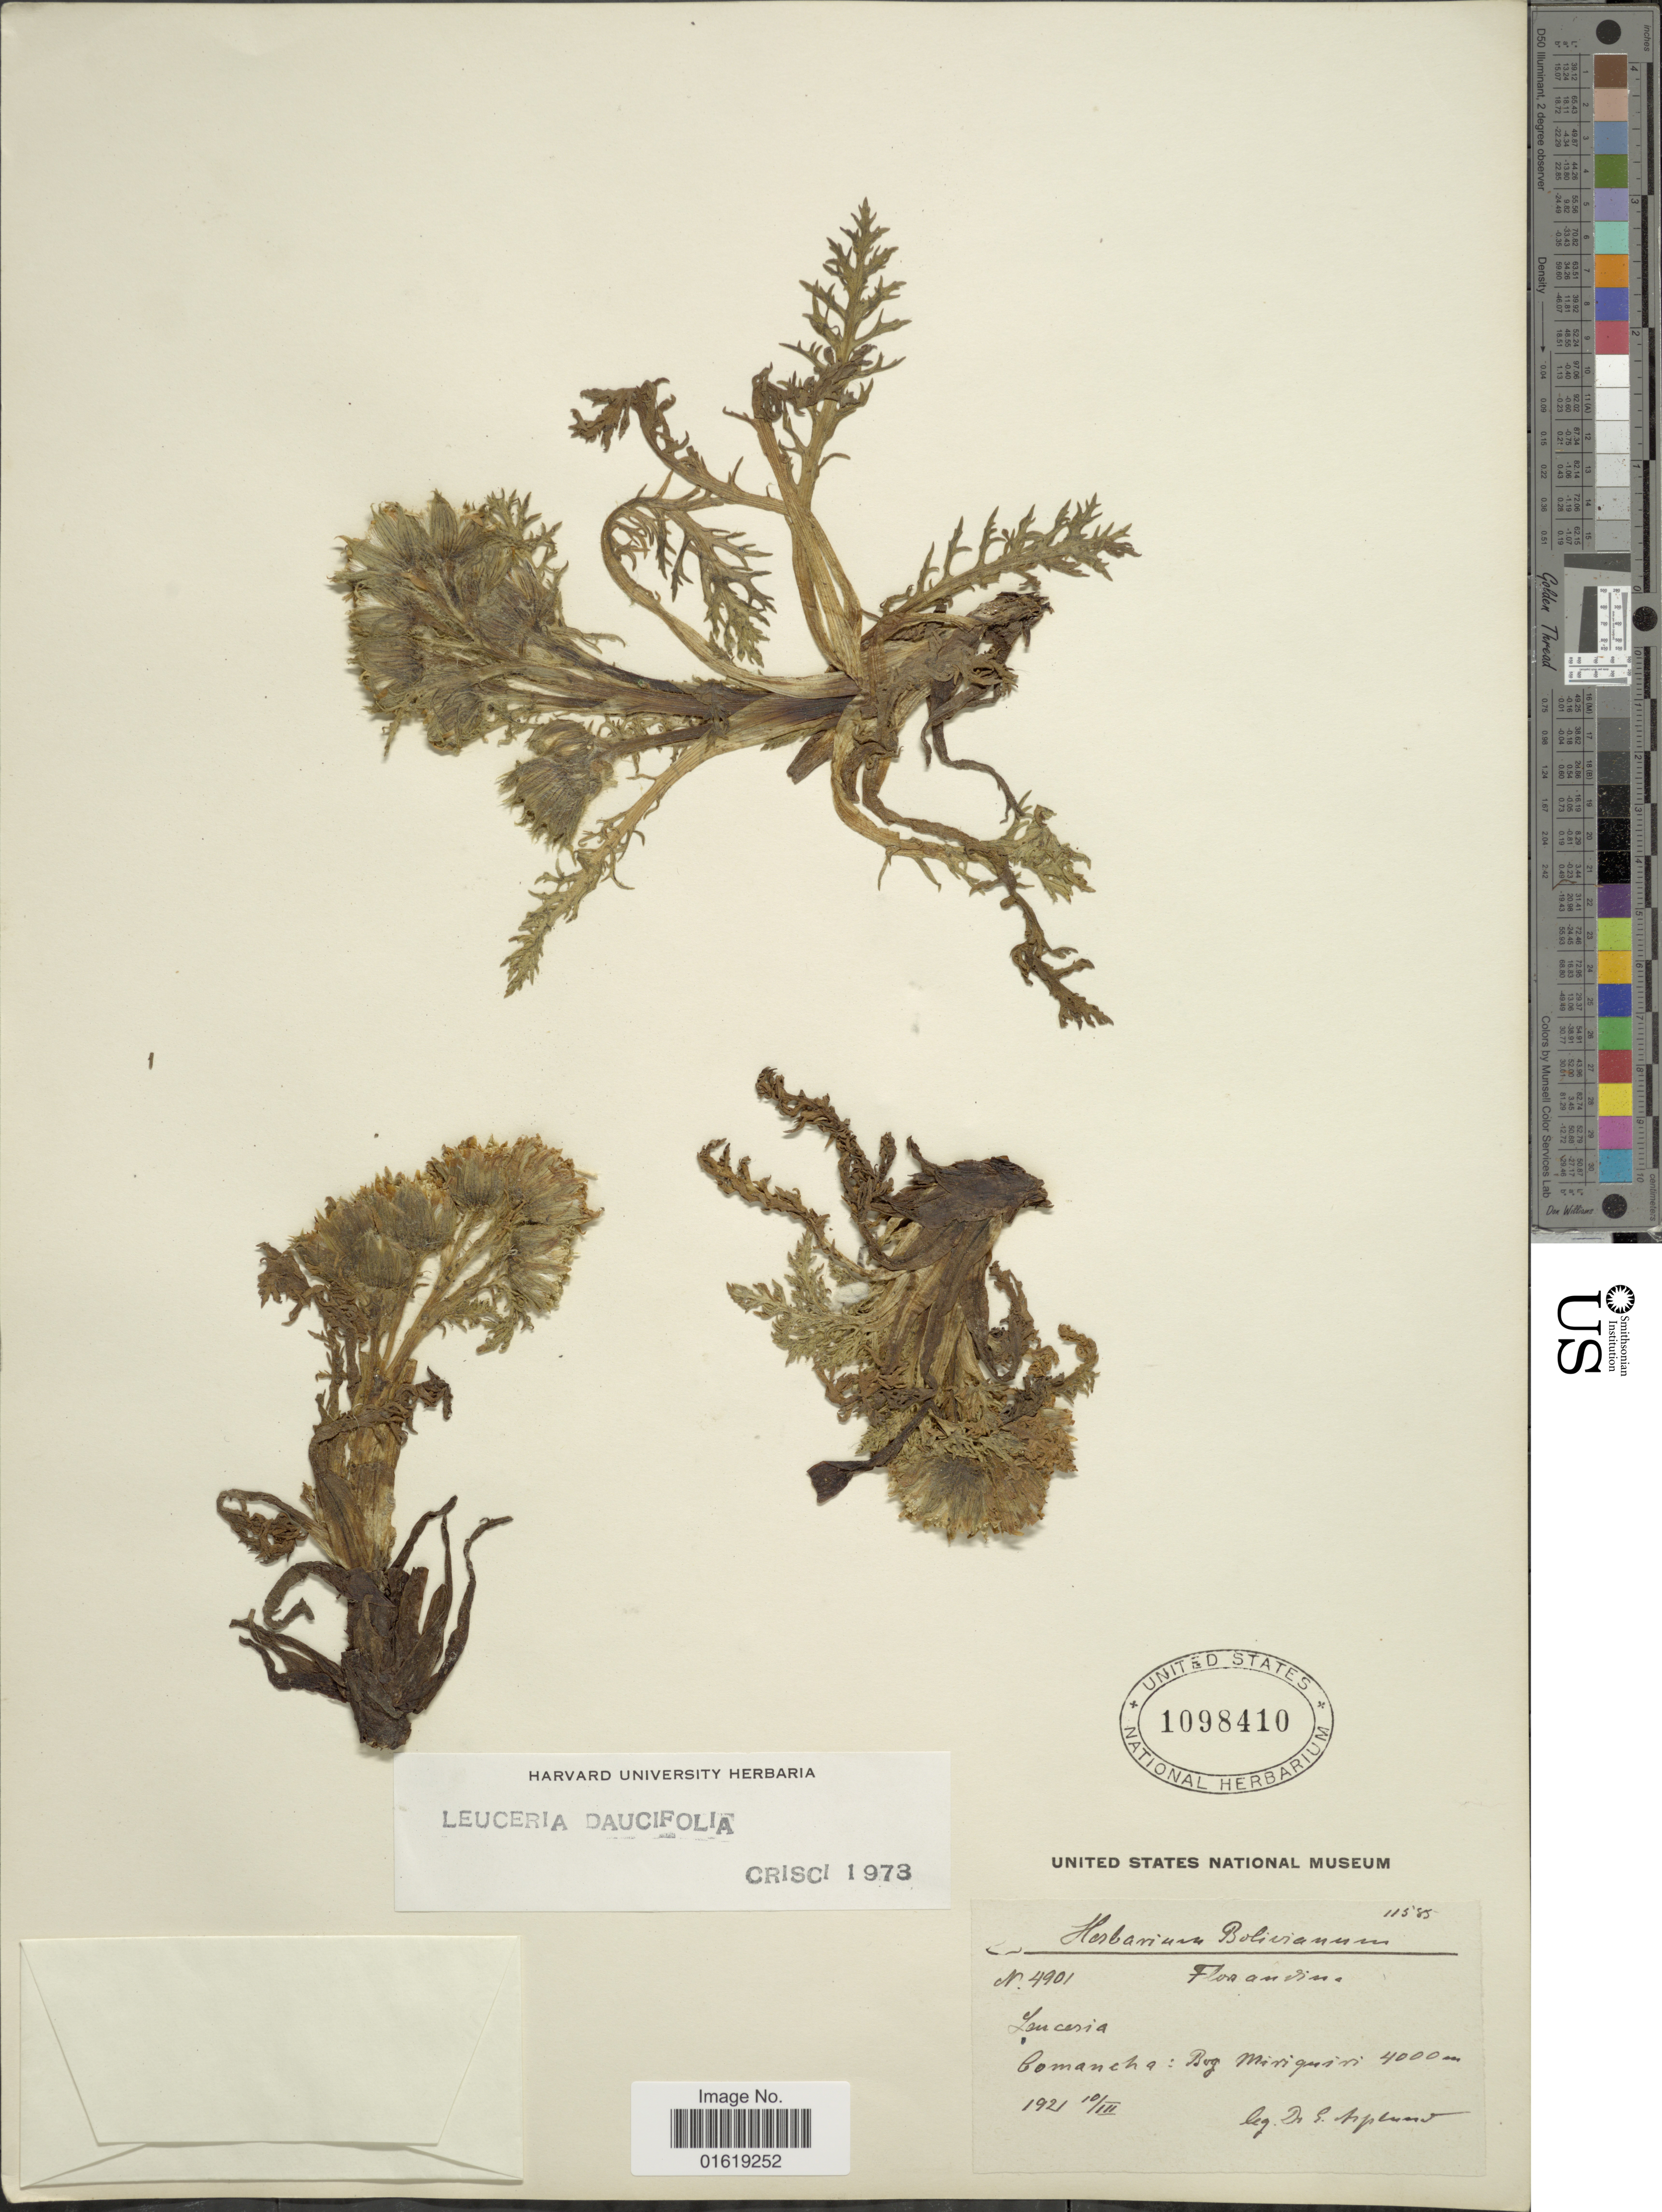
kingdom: Plantae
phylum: Tracheophyta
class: Magnoliopsida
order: Asterales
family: Asteraceae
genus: Leucheria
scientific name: Leucheria daucifolia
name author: Crisci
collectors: E. Asplund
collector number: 4901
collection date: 1921-03-10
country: Bolivia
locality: Andina. Comancha: Bog Miriquiri.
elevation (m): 4000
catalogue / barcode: US 1098410